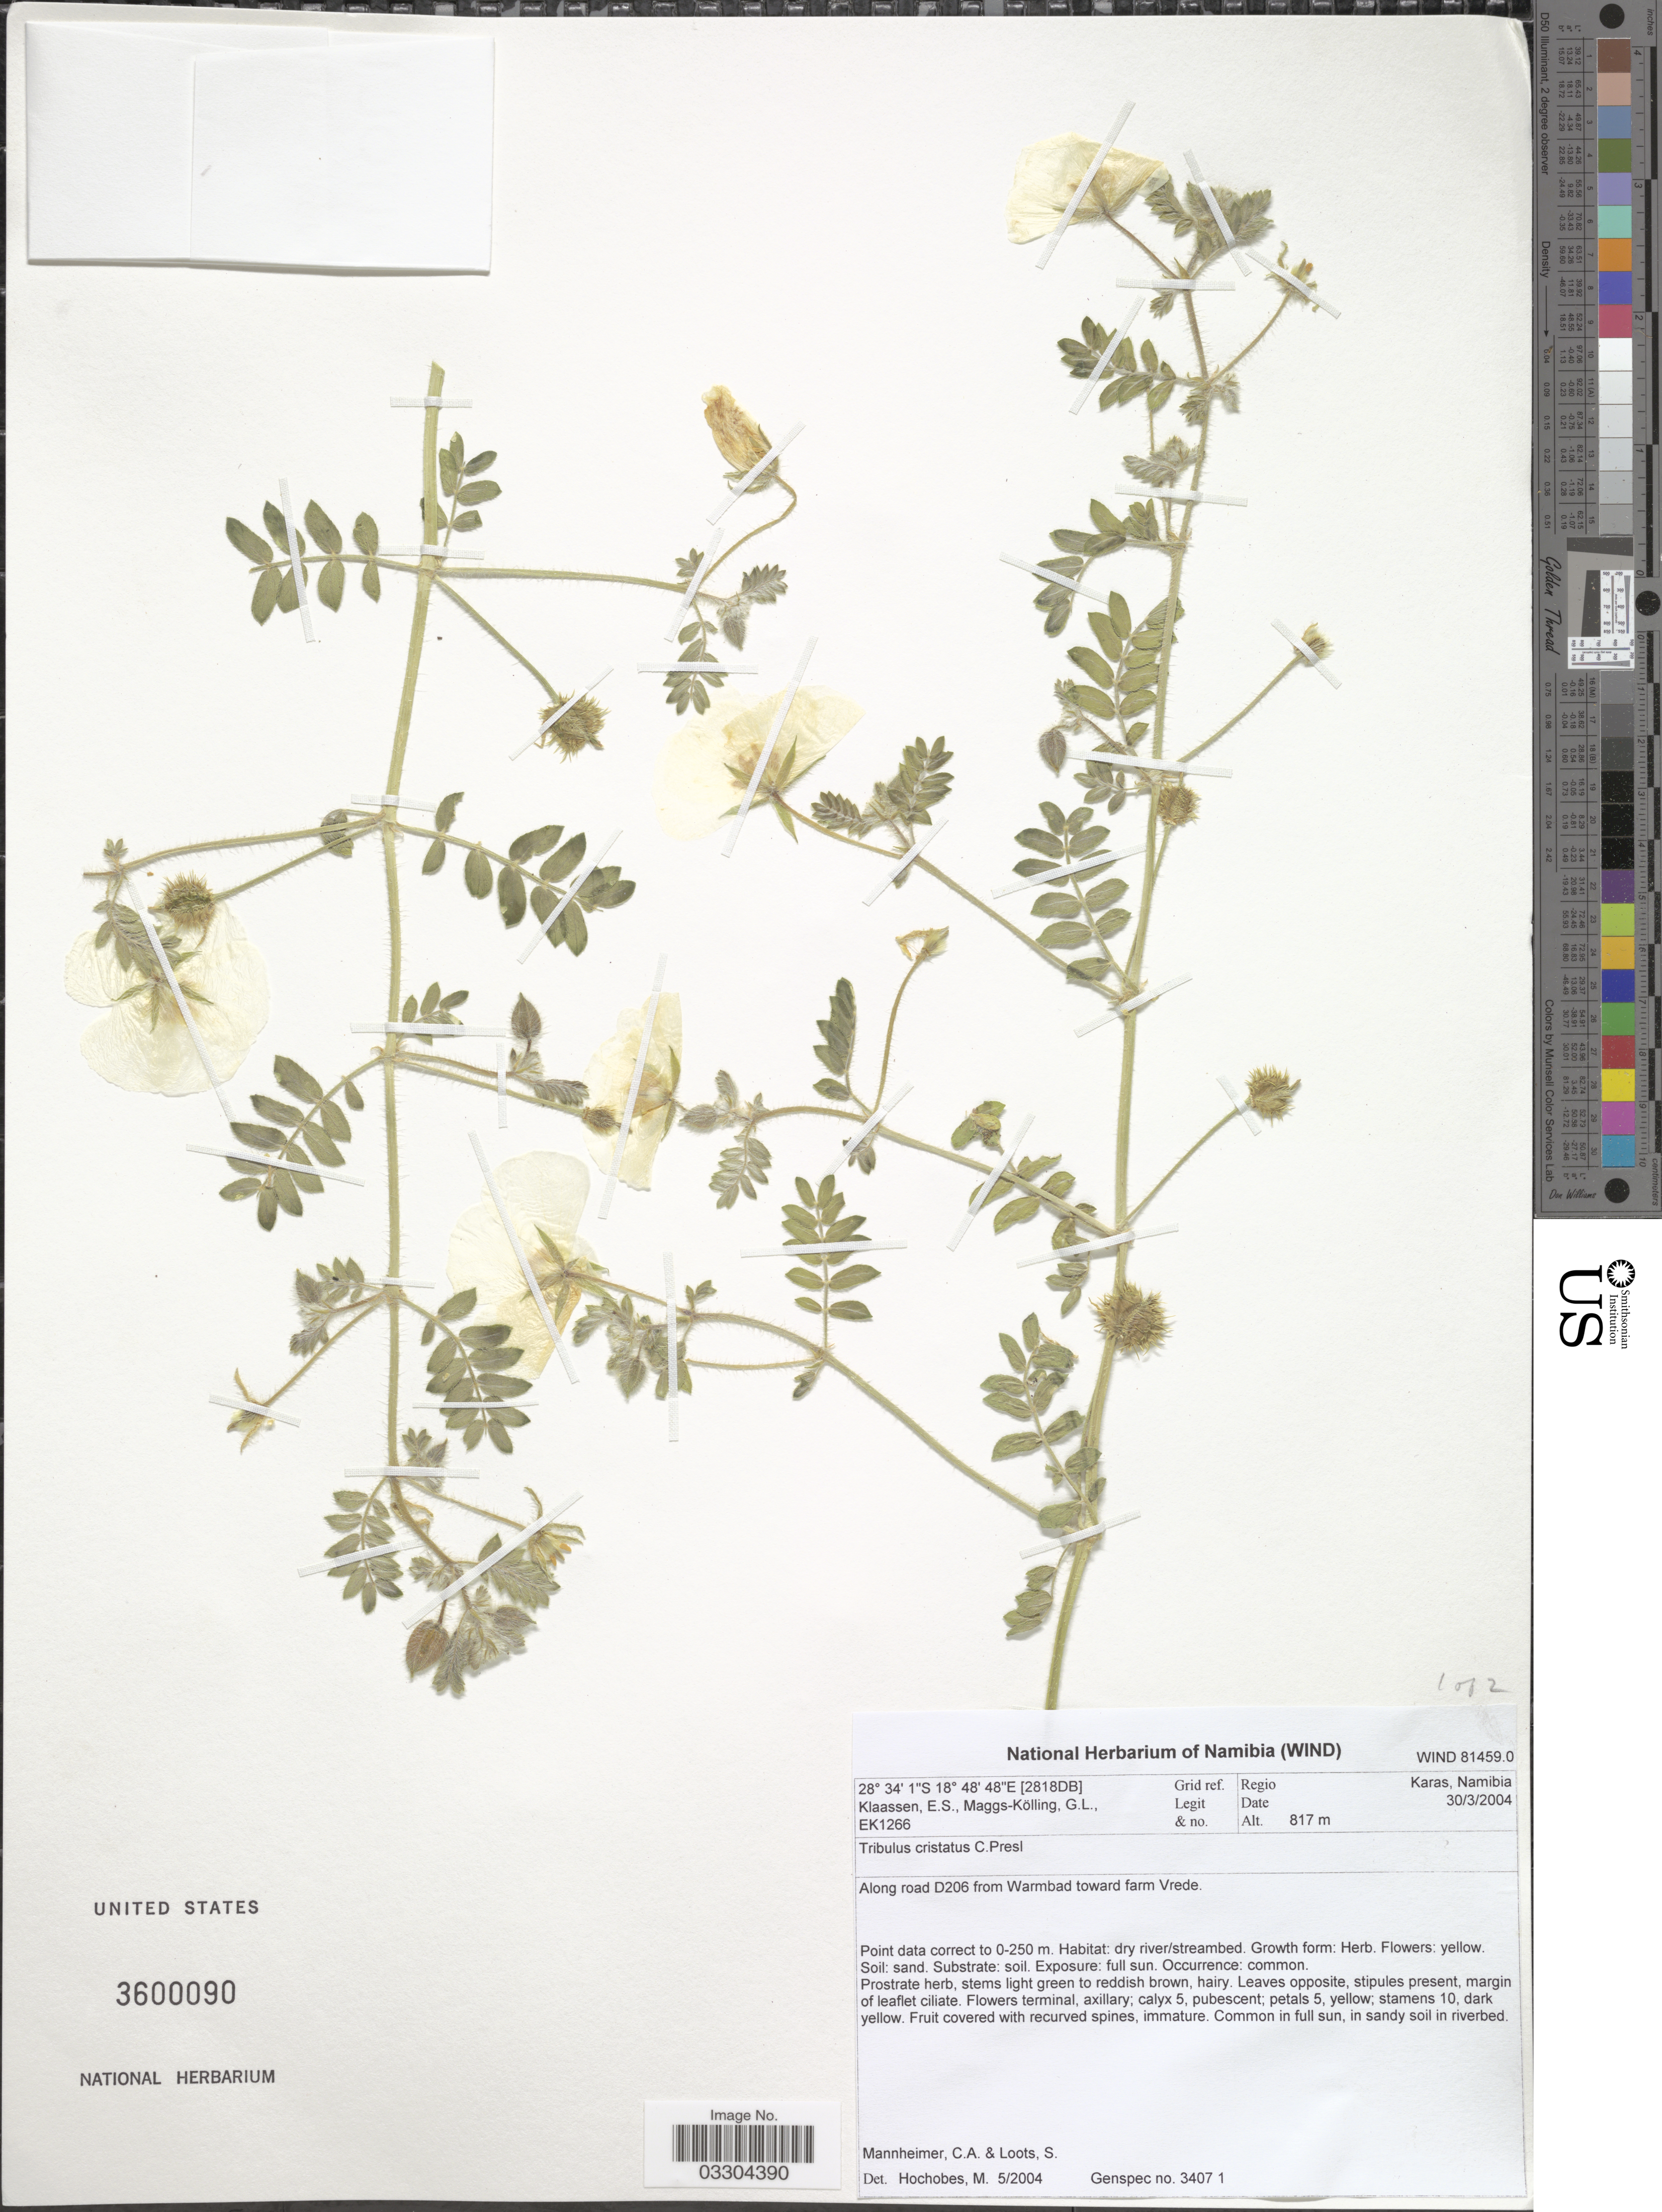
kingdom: Plantae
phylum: Tracheophyta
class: Magnoliopsida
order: Zygophyllales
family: Zygophyllaceae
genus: Tribulus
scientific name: Tribulus cristatus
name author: C. Presl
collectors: E. S. Klaassen & G. L. Maggs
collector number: EK1266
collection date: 2004-03-30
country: Namibia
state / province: Karas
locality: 2818DB Grid ref. Along road D206 from Warmbad toward farm Vrede.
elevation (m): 817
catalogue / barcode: US 3600090